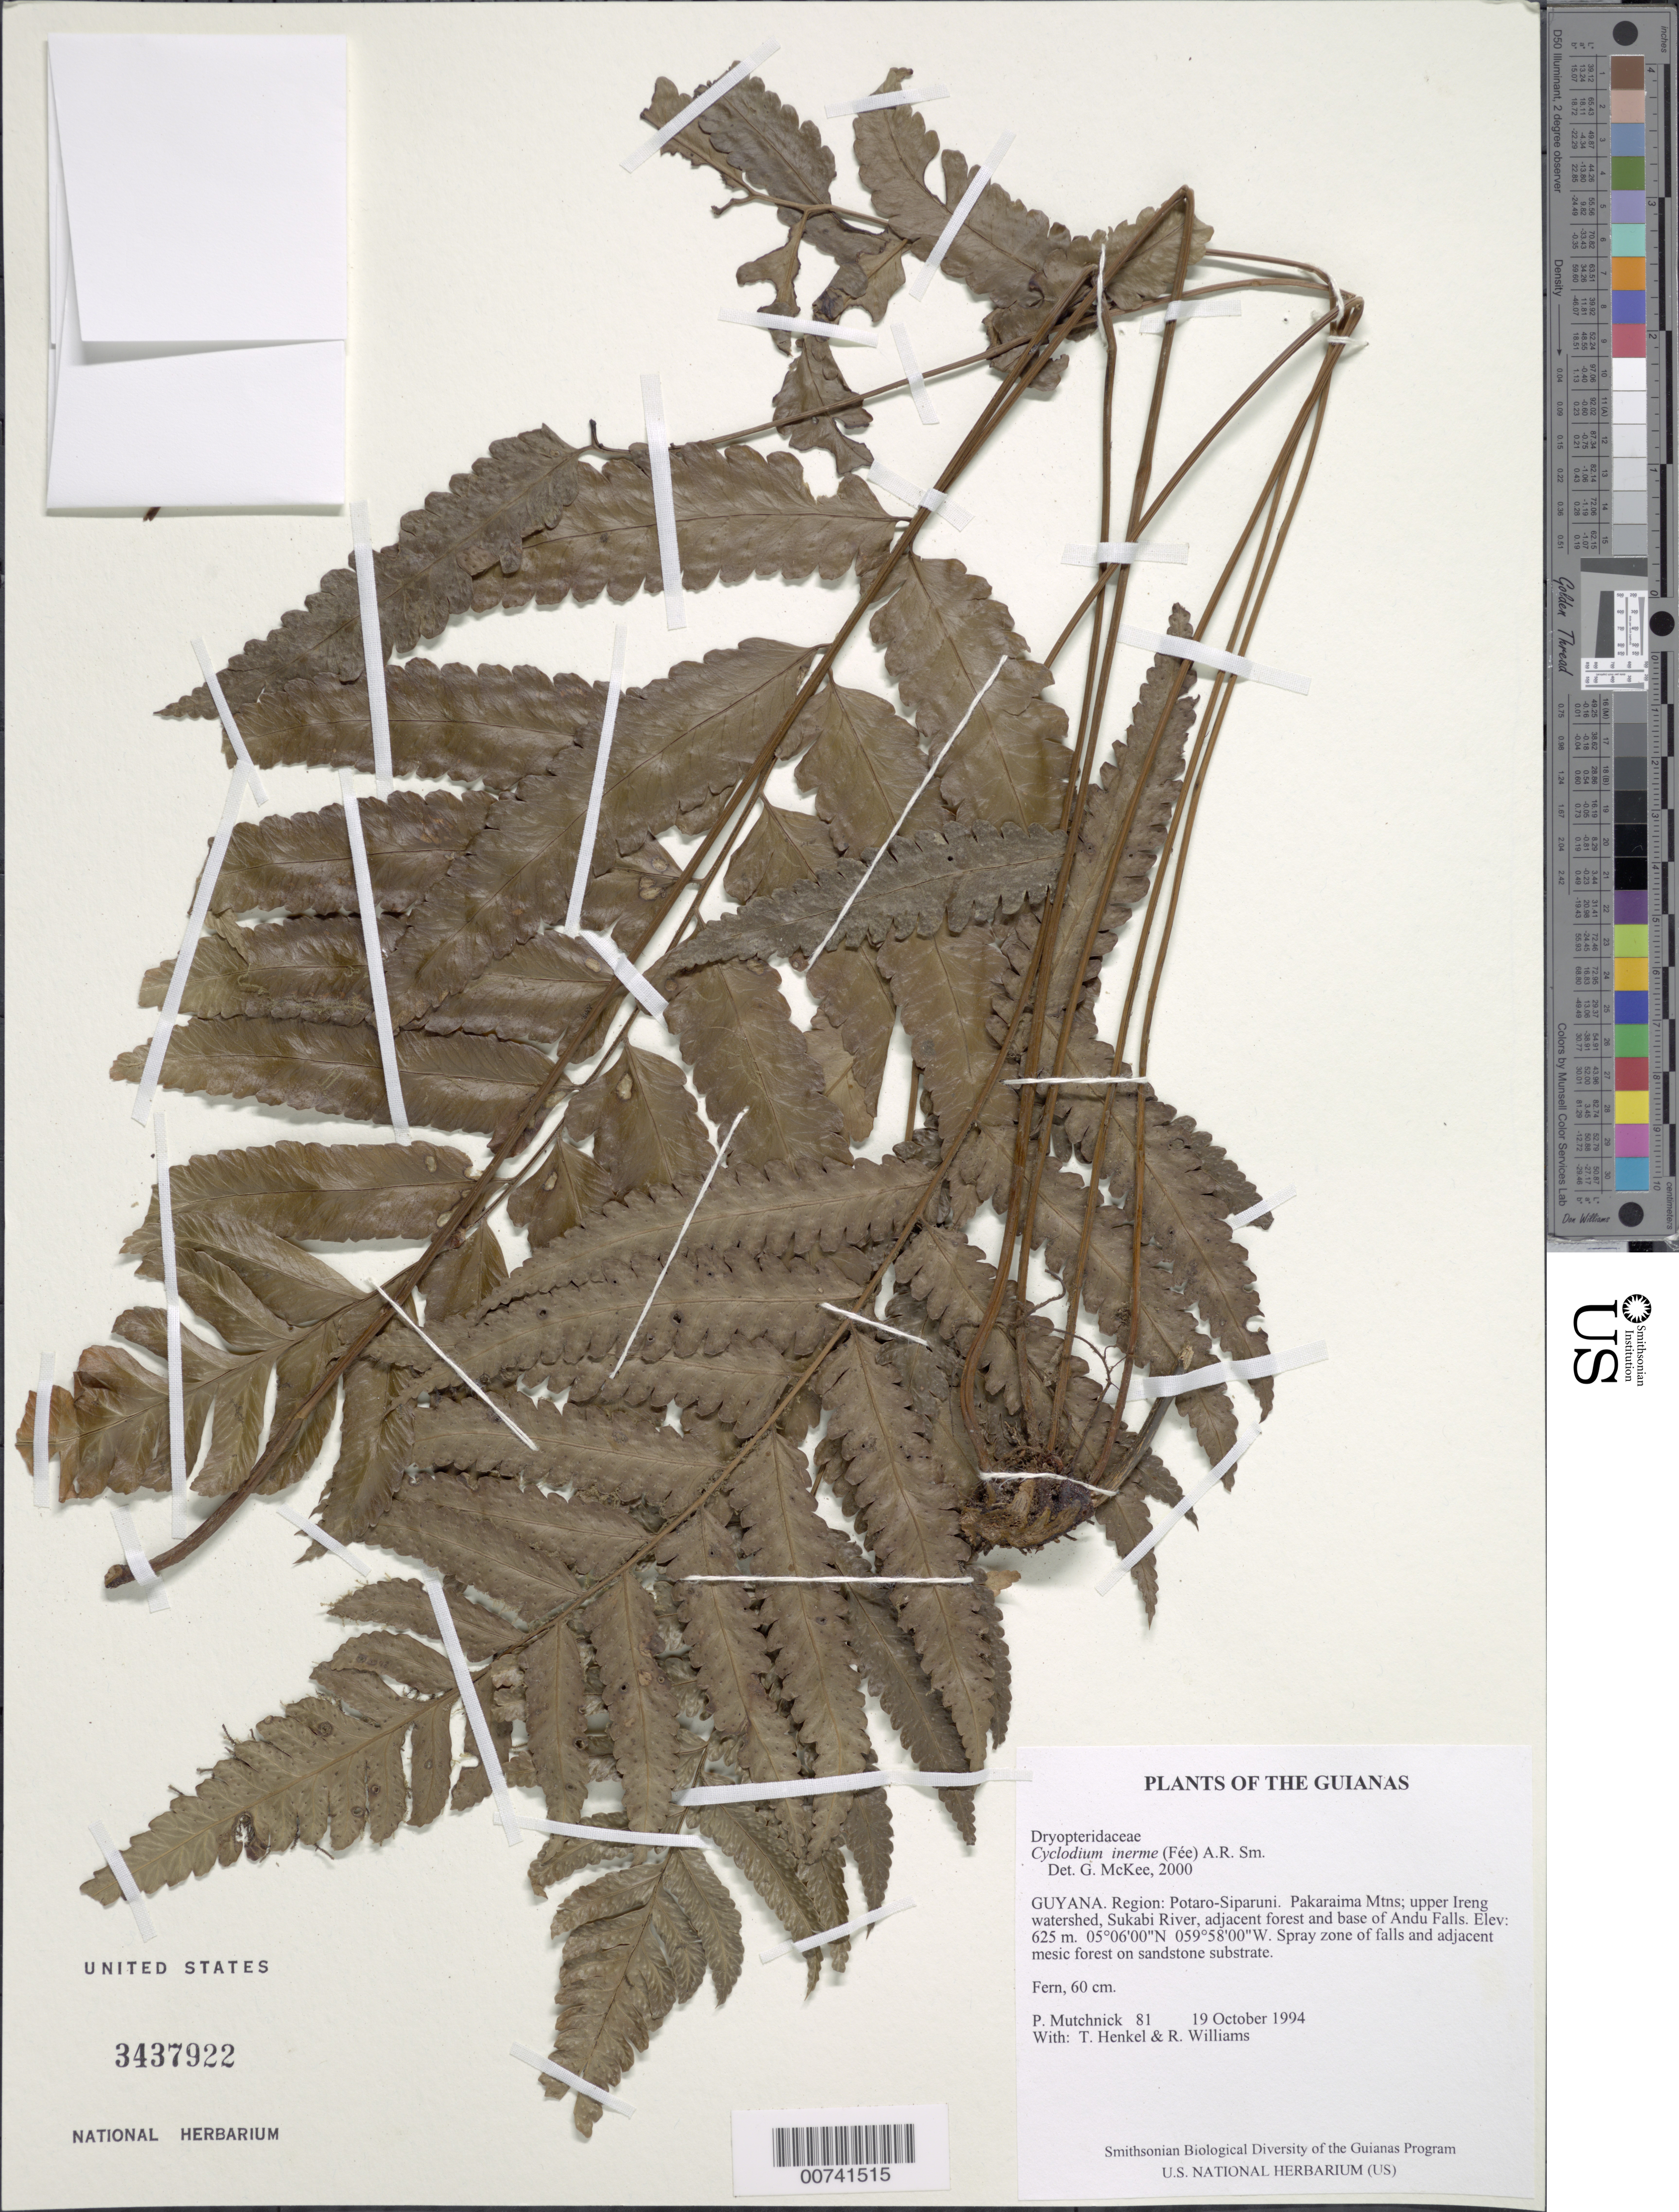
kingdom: Plantae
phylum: Tracheophyta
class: Polypodiopsida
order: Polypodiales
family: Dryopteridaceae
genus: Cyclodium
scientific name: Cyclodium inerme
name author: (Fée) A.R. Sm.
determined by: McKee, G. S., (US), NMNH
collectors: P. Mutchnick, T. Henkel & R. Williams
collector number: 81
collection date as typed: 19 October 1994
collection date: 1994-10-19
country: Guyana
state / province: Potaro-Siparuni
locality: Pakaraima Mtns; upper Ireng watershed, Sukabi River, adjacent forest and base of Andu Falls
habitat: Spray zone of falls and adjacent mesic forest on sandstone substrate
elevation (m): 625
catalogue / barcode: US 3437922